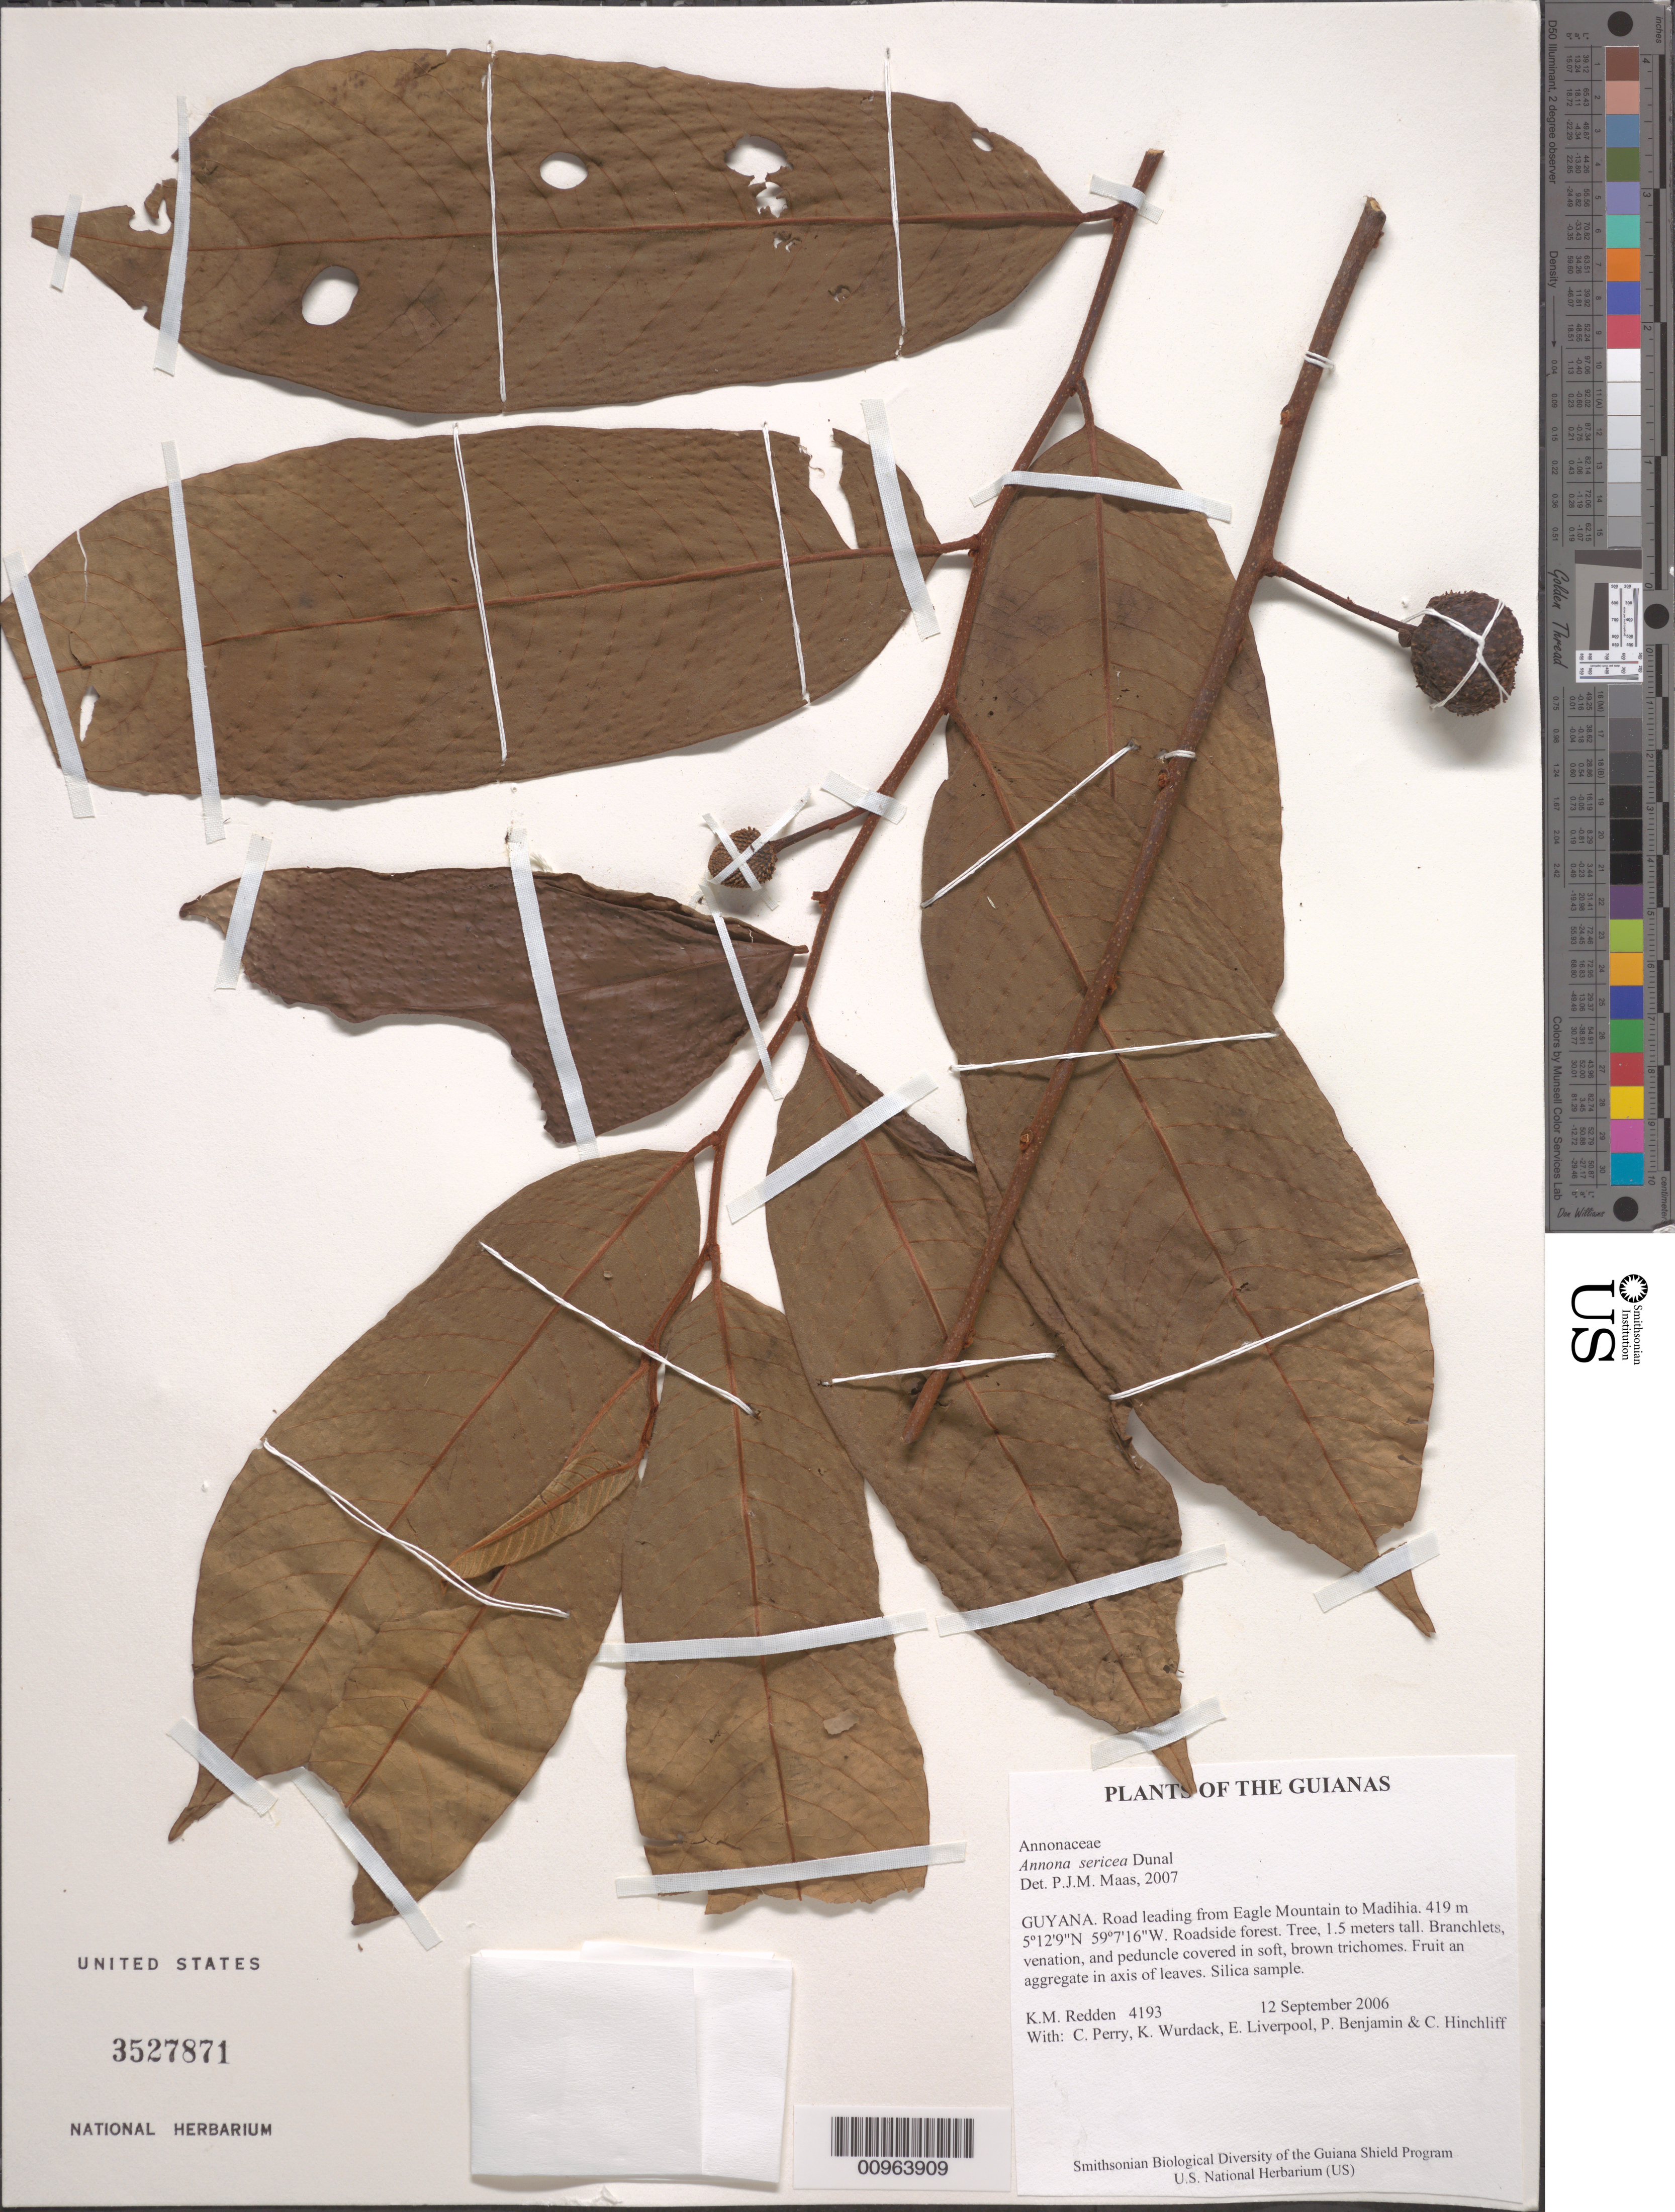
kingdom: Plantae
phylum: Tracheophyta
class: Magnoliopsida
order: Magnoliales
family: Annonaceae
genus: Annona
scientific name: Annona sericea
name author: Dunal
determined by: Maas, Paul J. M.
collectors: K. M. Redden, C. Perry, K. Wurdack, E. Liverpool, P. Benjamin & C. E. Hinchliff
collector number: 4193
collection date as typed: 12 September 2006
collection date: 2006-09-12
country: Guyana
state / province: Potaro-Siparuni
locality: Road leading from Eagle Mountain to Madihia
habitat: Roadside forest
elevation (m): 419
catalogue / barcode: US 3527871